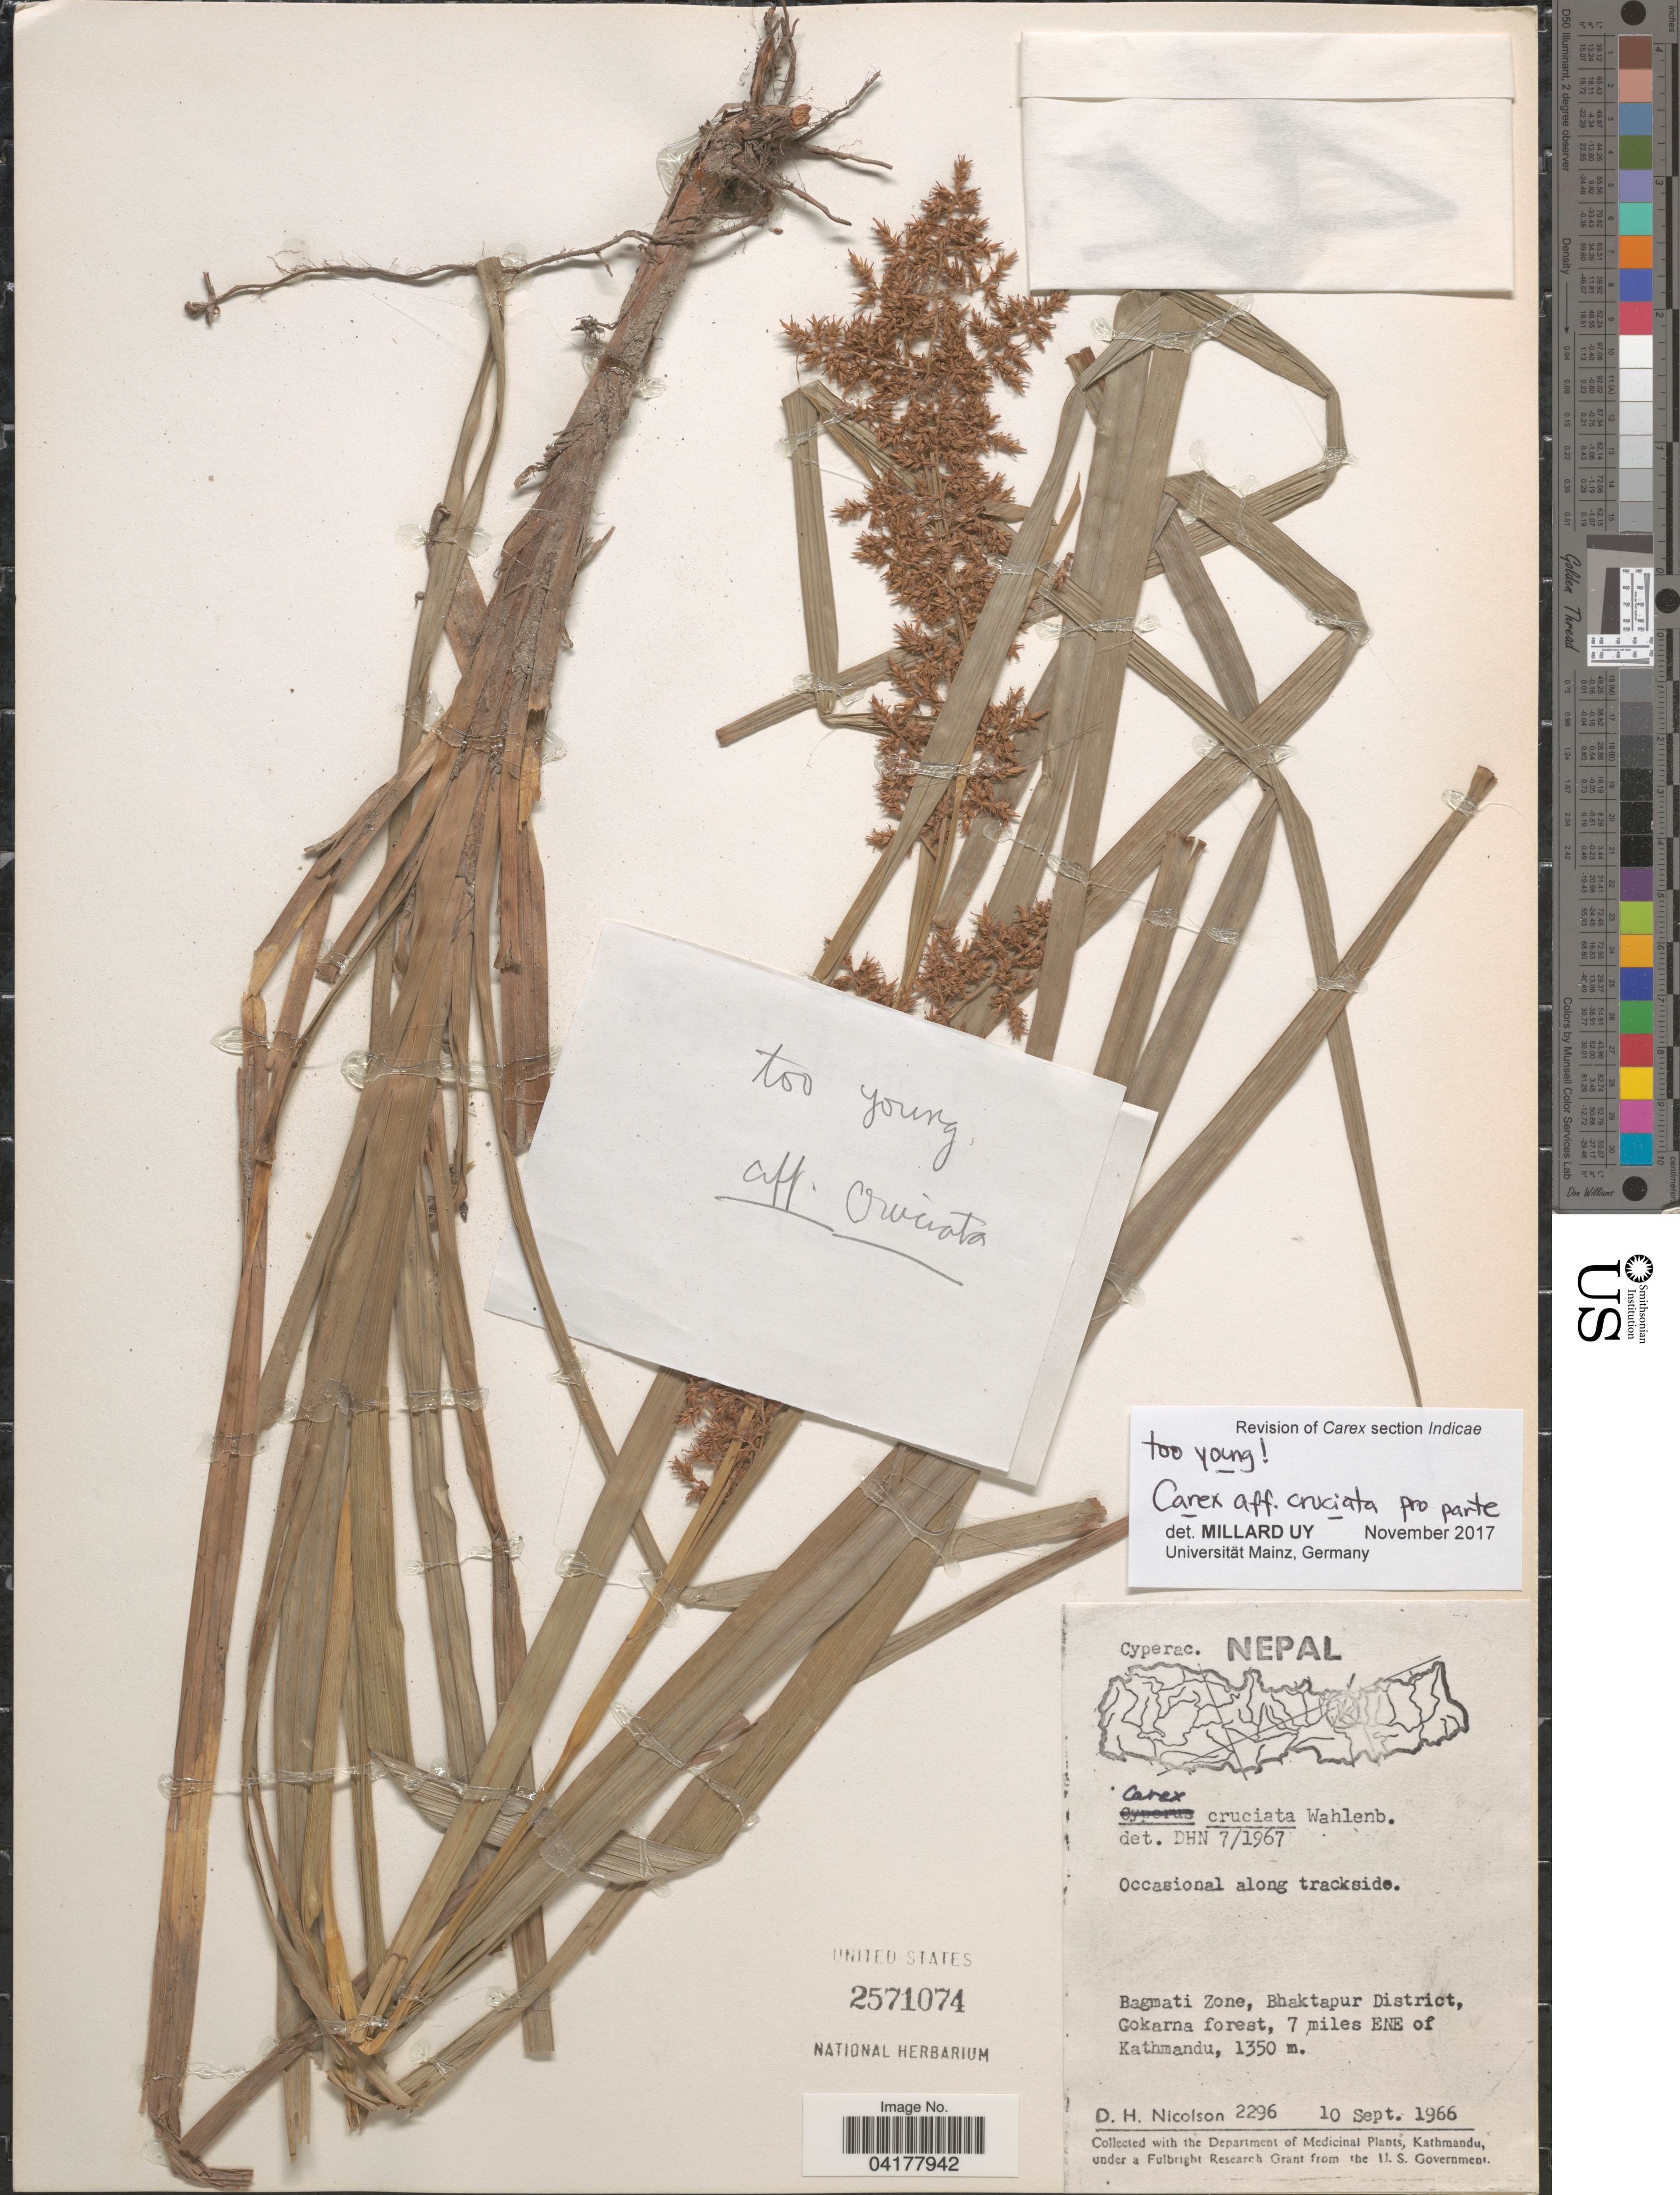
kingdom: Plantae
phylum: Tracheophyta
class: Liliopsida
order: Poales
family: Cyperaceae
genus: Carex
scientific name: Carex cruciata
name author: Wahlenb.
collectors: D. H. Nicolson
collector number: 2296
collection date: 1966-09-10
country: Nepal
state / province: Bagmati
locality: Bagmati Zone, Bhaktapur District, Gokarna forest, 7 miles ENE of Kathmandu.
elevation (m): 1350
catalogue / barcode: US 2571074